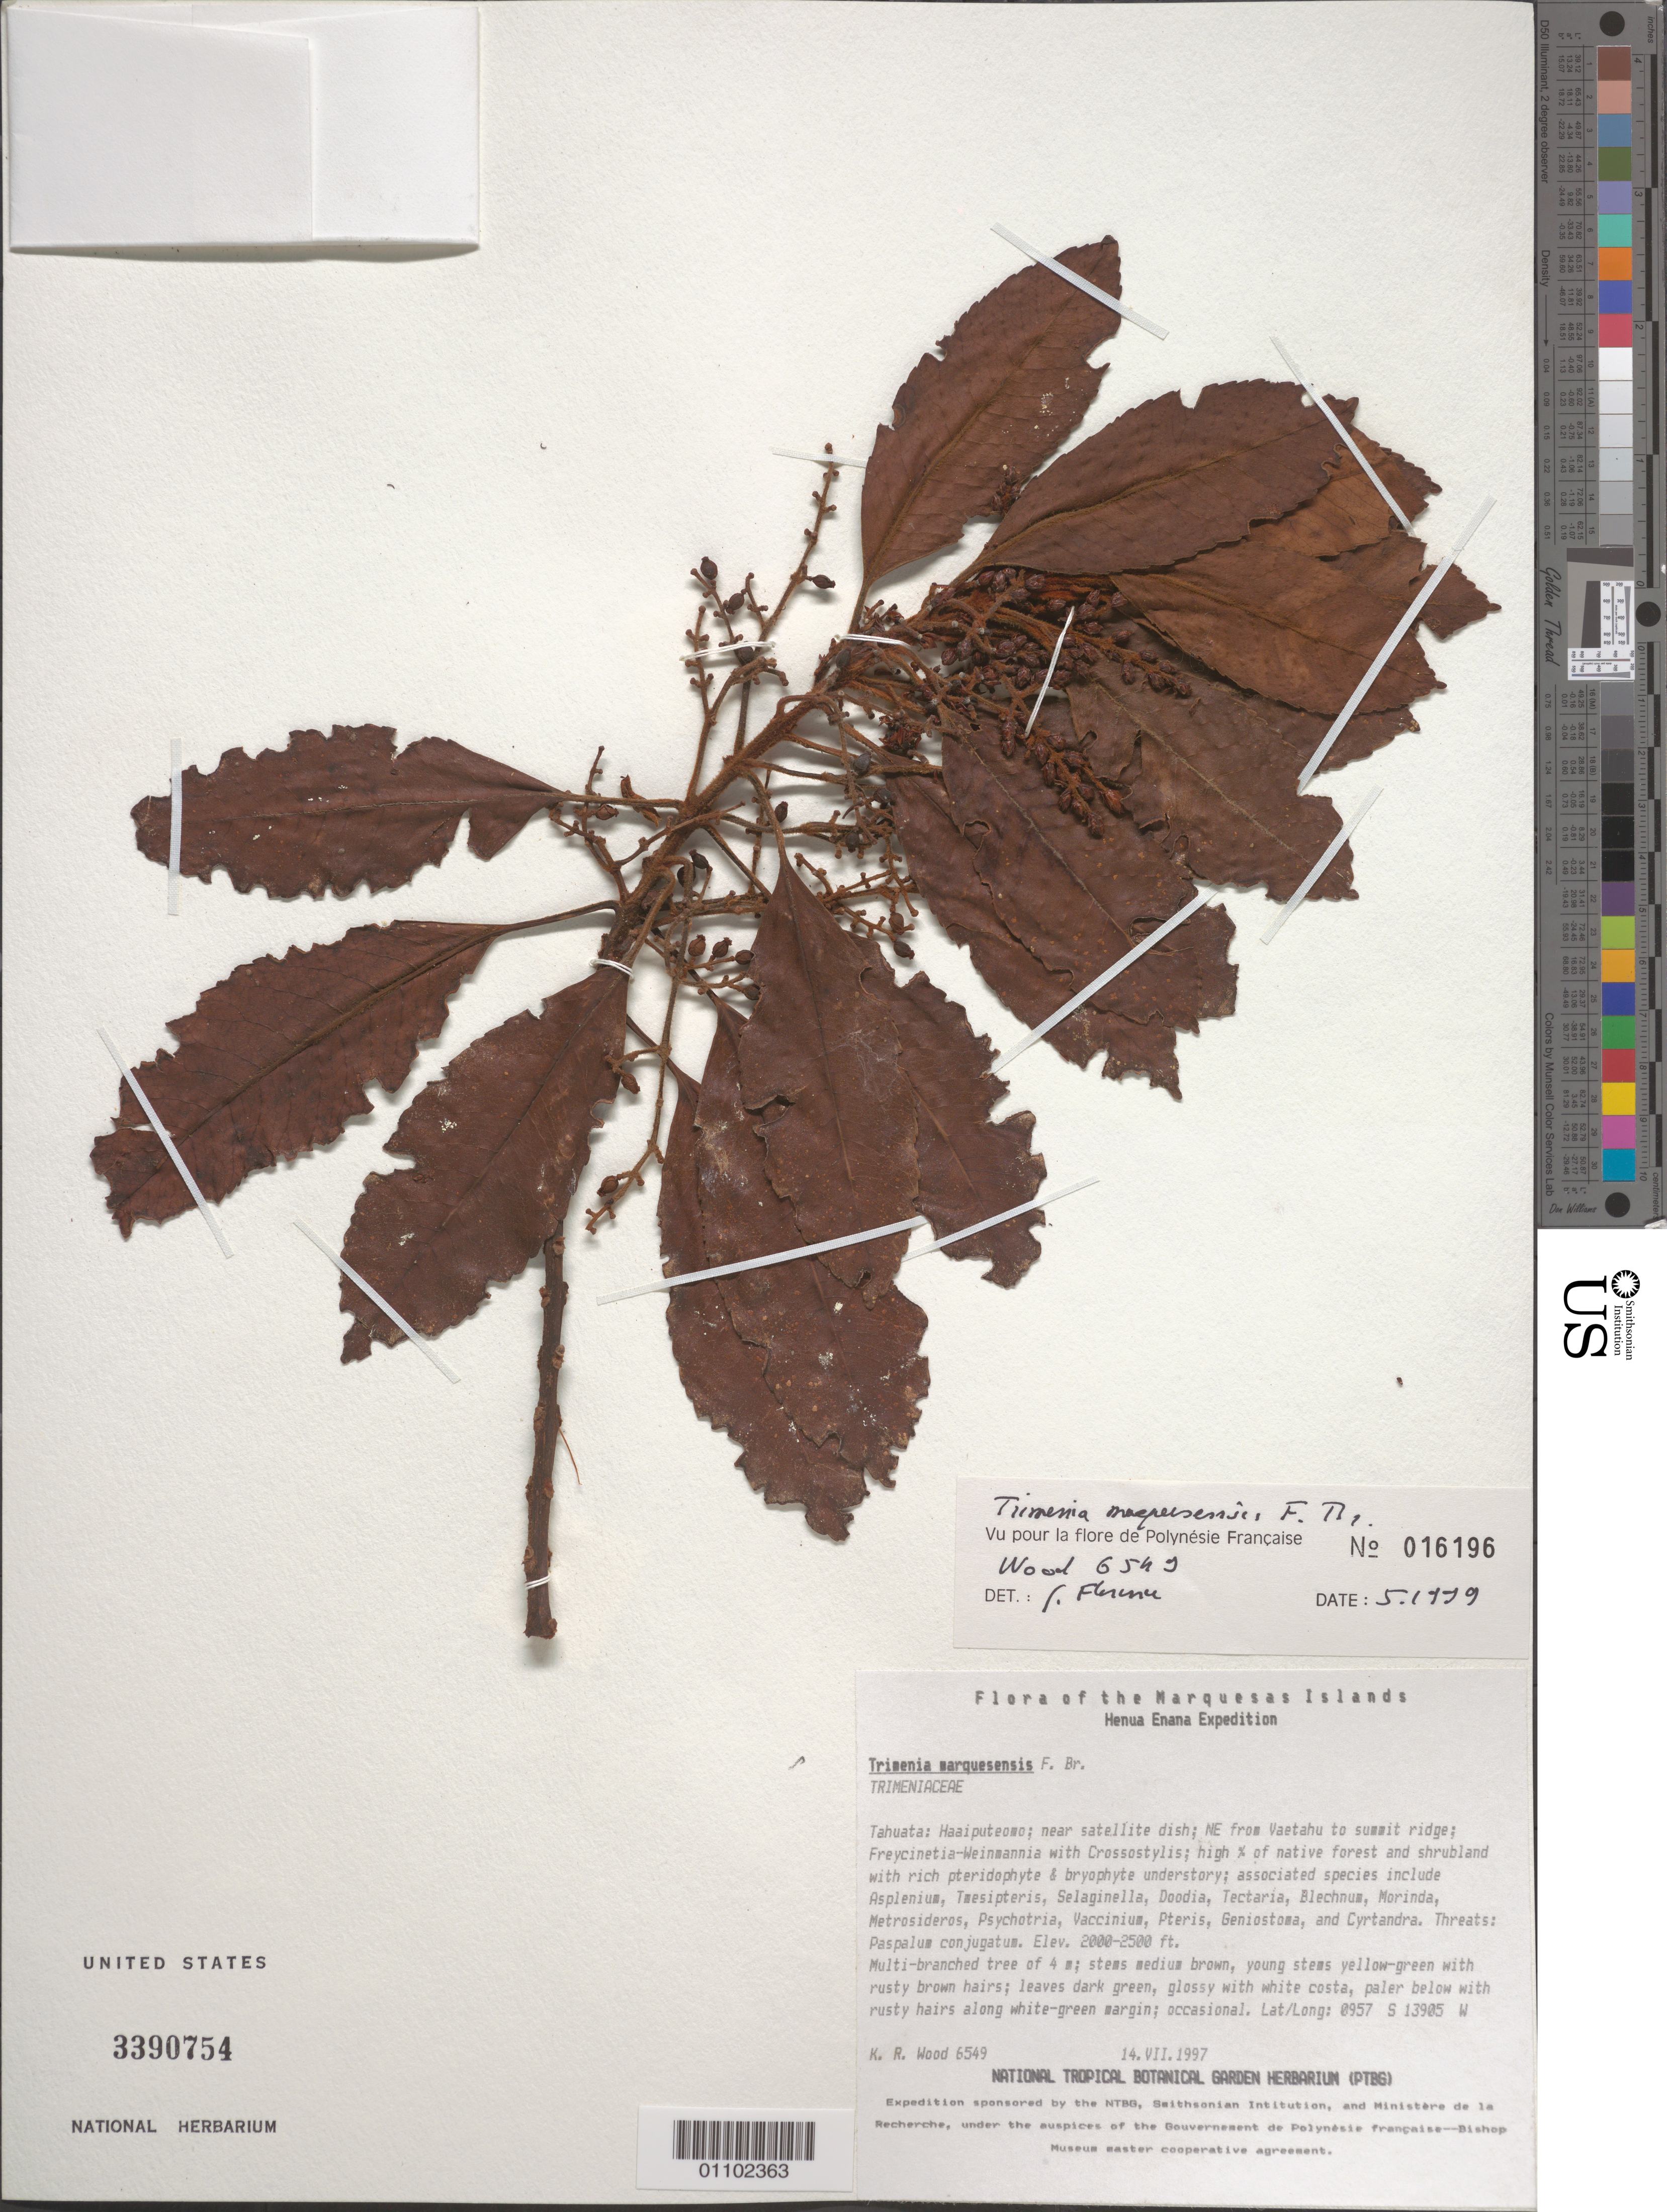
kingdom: Plantae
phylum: Tracheophyta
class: Magnoliopsida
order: Austrobaileyales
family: Trimeniaceae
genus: Trimenia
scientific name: Trimenia marquesensis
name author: F. Br.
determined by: Lorence, David H.; Wagner, W. H.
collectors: K. R. Wood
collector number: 6549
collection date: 1997-07-14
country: French Polynesia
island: Tahuata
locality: Haaoiputeoma, near satelite dish, NE from Vaitahu to summit ridge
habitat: Freycinetia - Weinmannia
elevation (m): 762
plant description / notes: Paspalum conjugatum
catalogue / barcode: US 3390754